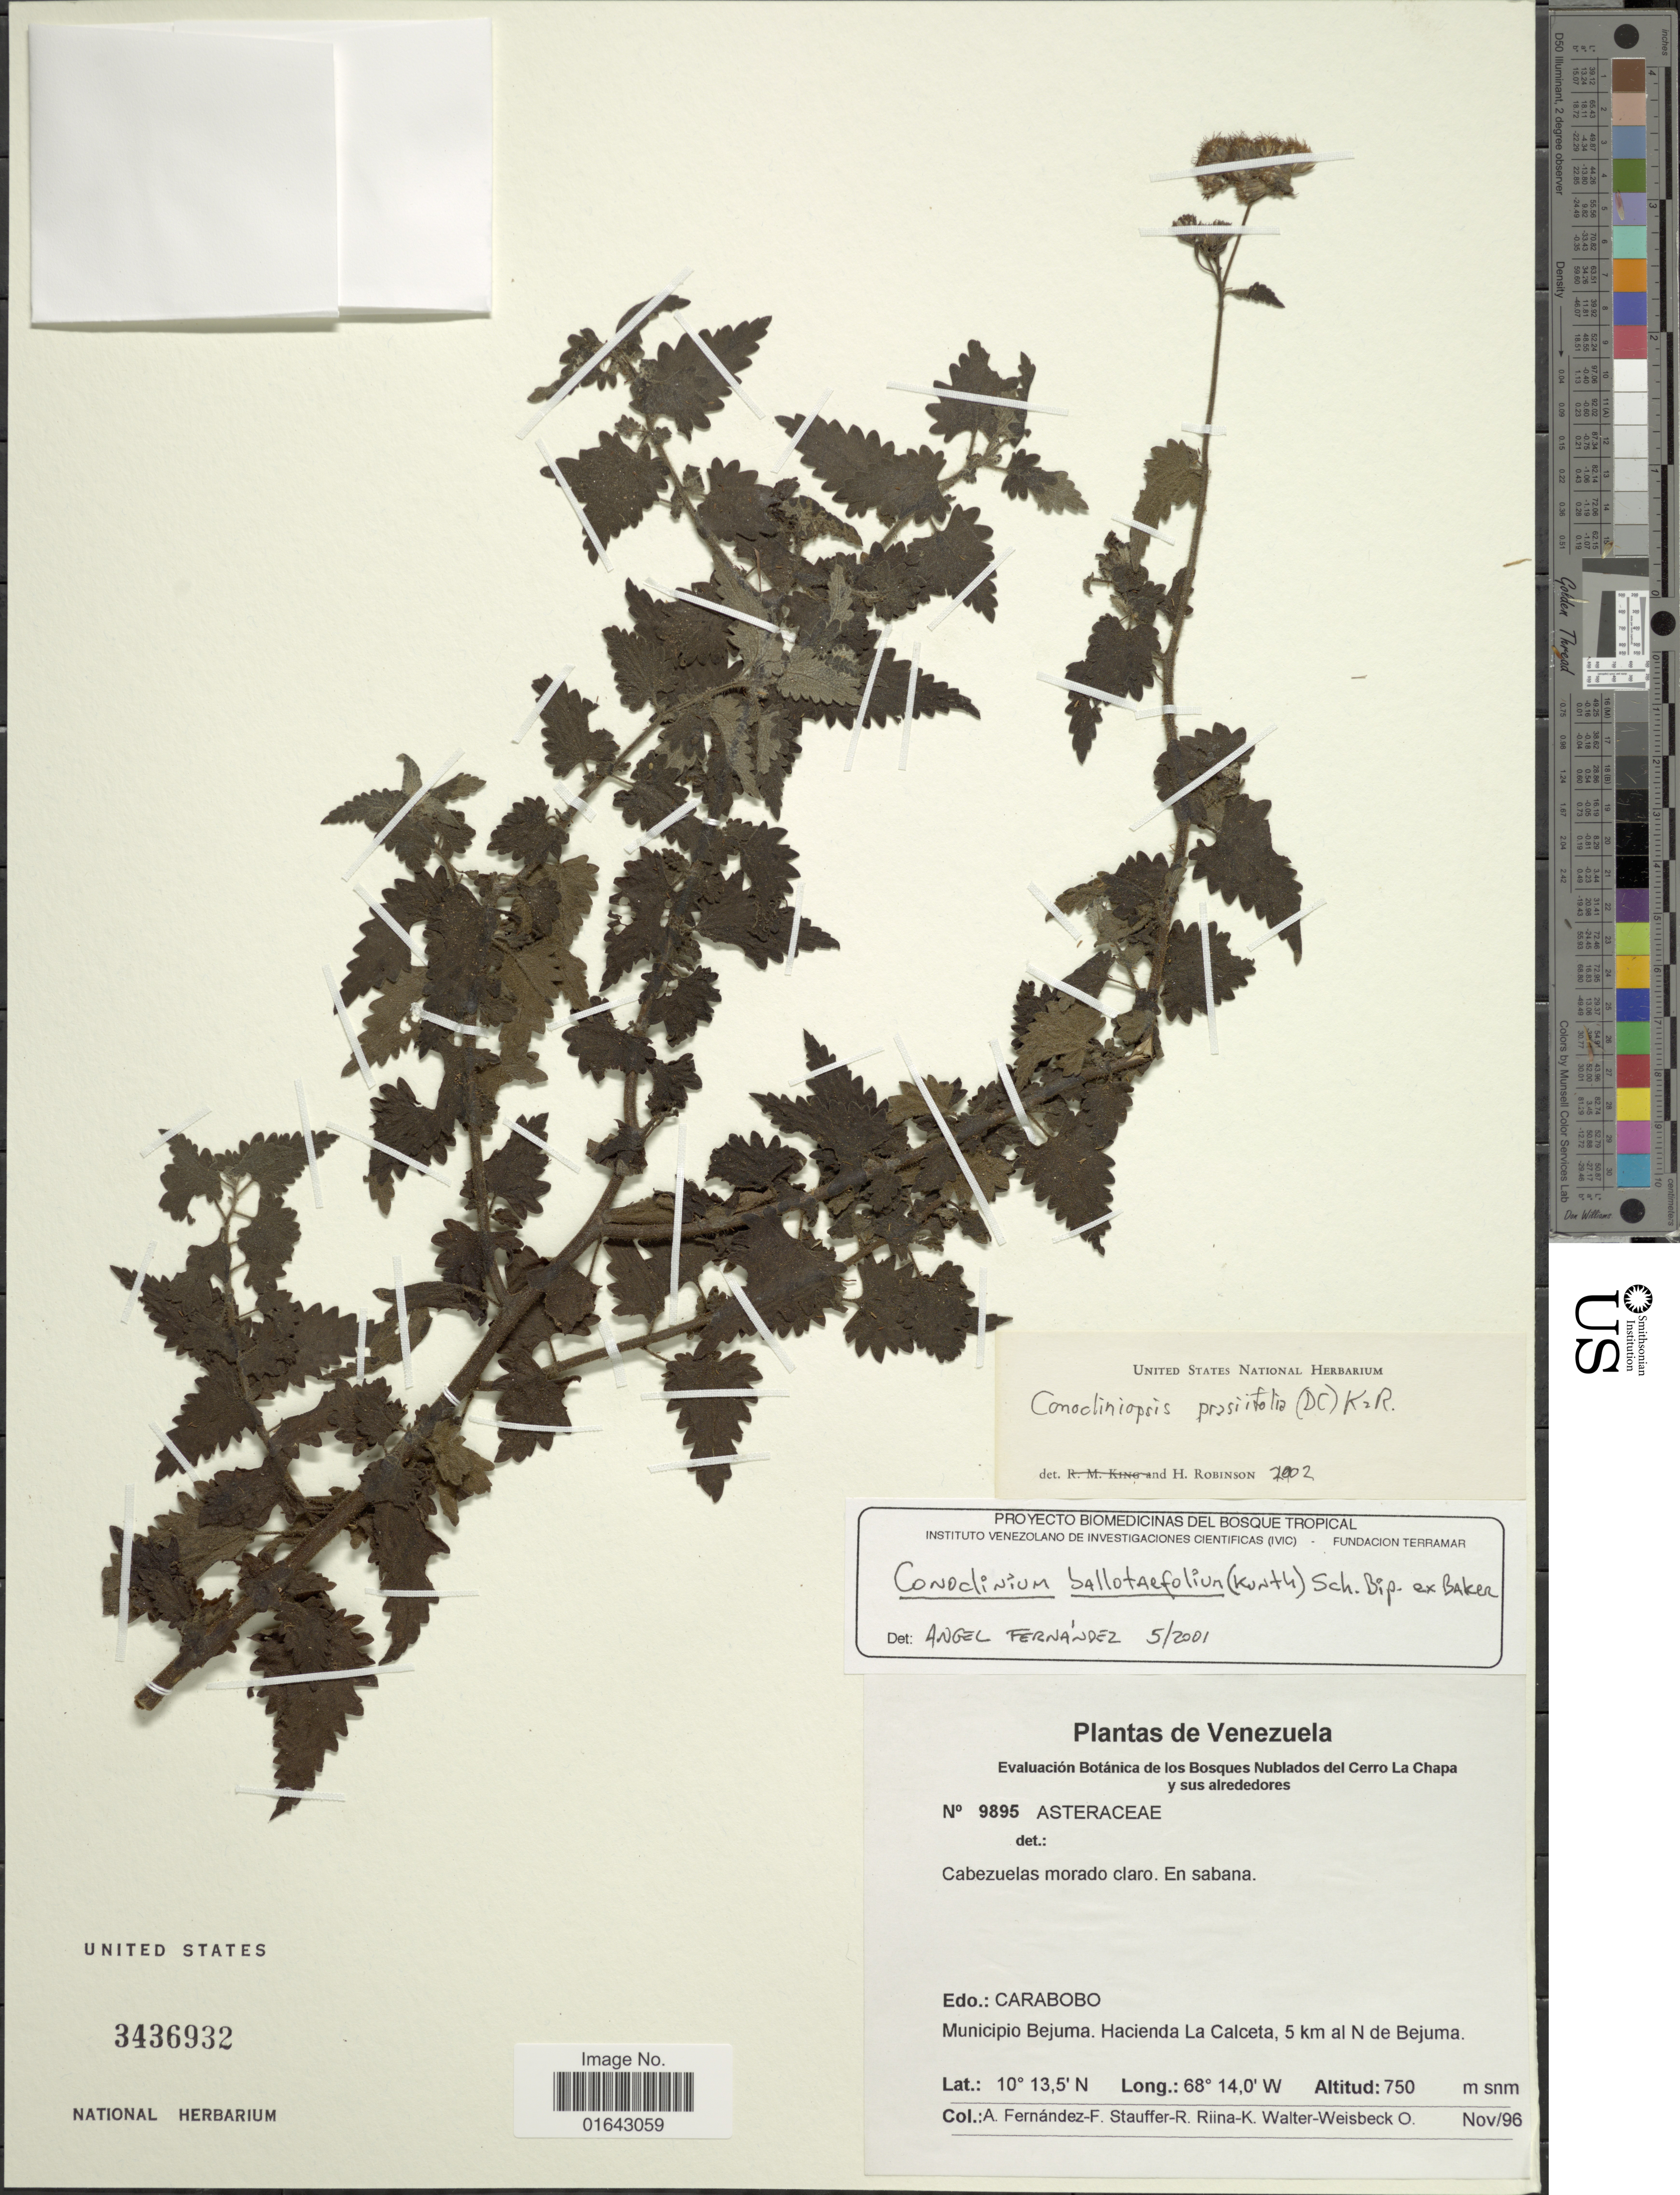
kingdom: Plantae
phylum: Tracheophyta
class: Magnoliopsida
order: Asterales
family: Asteraceae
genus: Conocliniopsis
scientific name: Conocliniopsis prasiifolia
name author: (DC.) R.M. King & H. Rob.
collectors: A. Fernández, F. W. Stauffer, R. Riina, K. Walter-Weissbeck & O. Kunert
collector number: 9895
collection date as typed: Transcribed d/m/y: /11/96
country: Venezuela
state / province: Carabobo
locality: Edo.: Carabobo. Municipio Bejuma. Hacienda La Calceta, 5 km al N de Bejuma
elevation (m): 750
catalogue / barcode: US 3436932